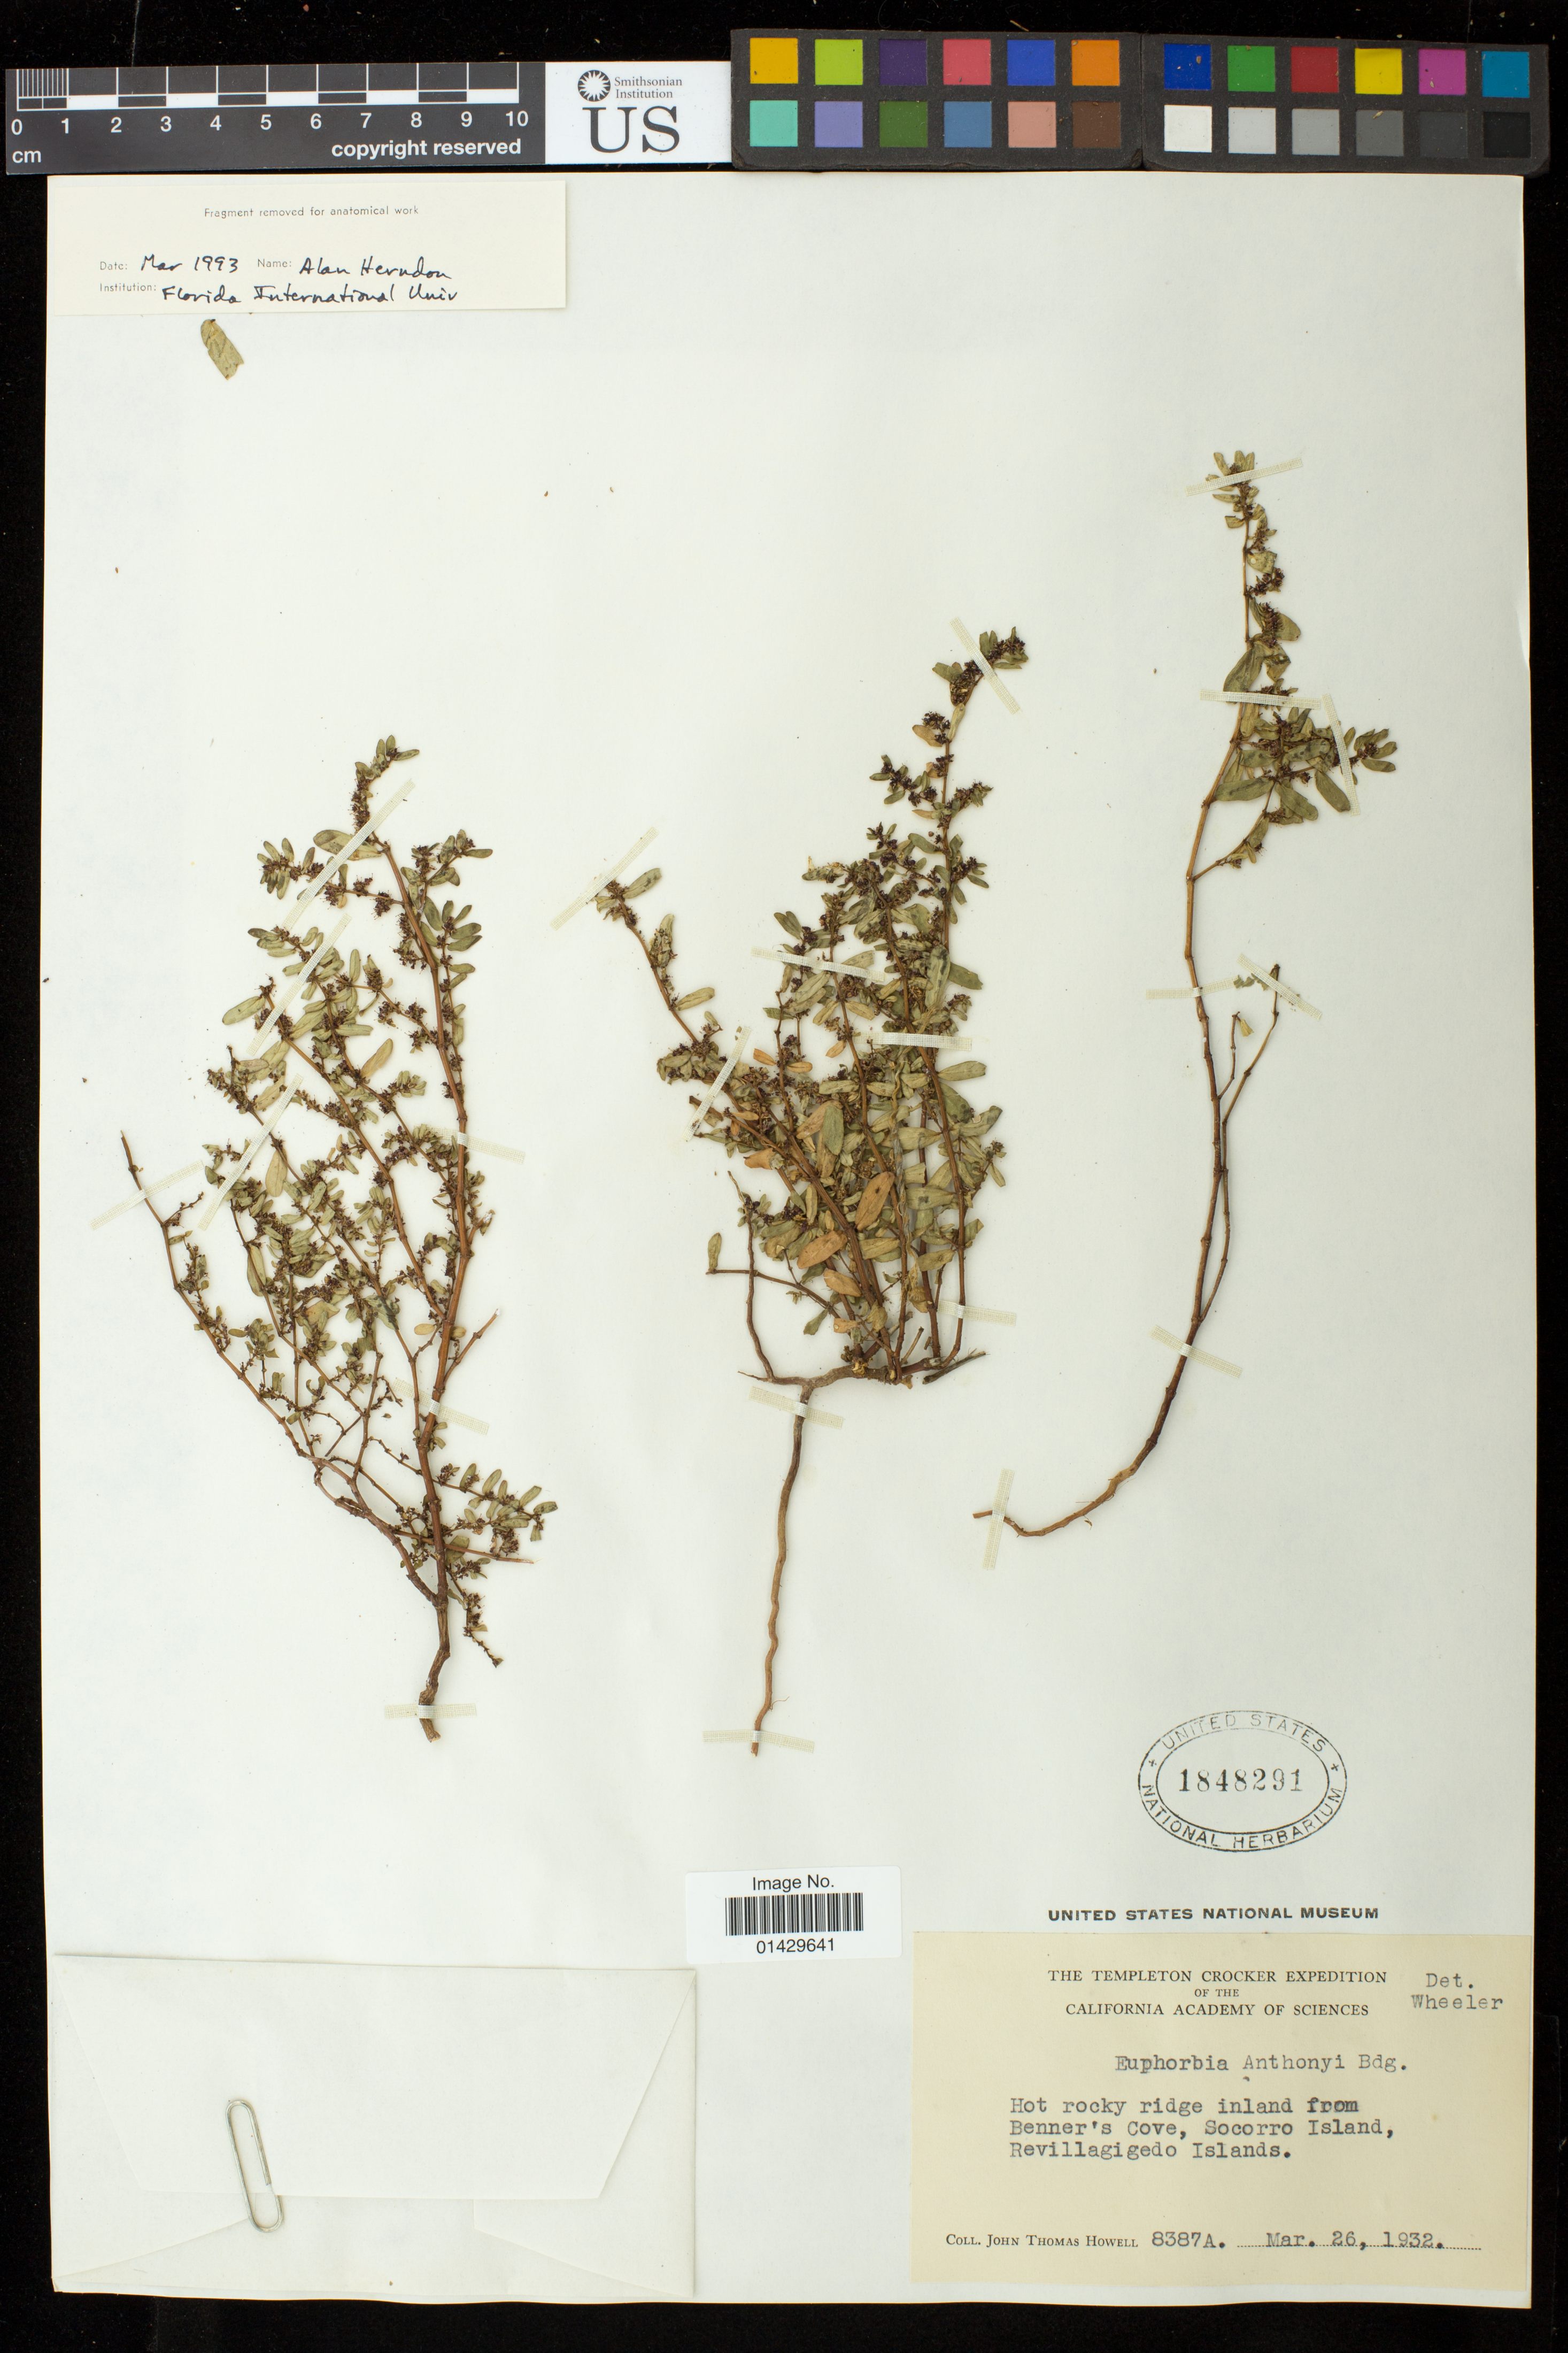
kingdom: Plantae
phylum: Tracheophyta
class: Magnoliopsida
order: Malpighiales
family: Euphorbiaceae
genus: Euphorbia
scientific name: Euphorbia anthonyi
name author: Brandegee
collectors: J. T. Howell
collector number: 8387A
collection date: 1932-03-26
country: Mexico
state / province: Colima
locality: Hot rocky ridge inland from Benner's Cove, Socorro Island, Revillagigedo Islands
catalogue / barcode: US 1848291